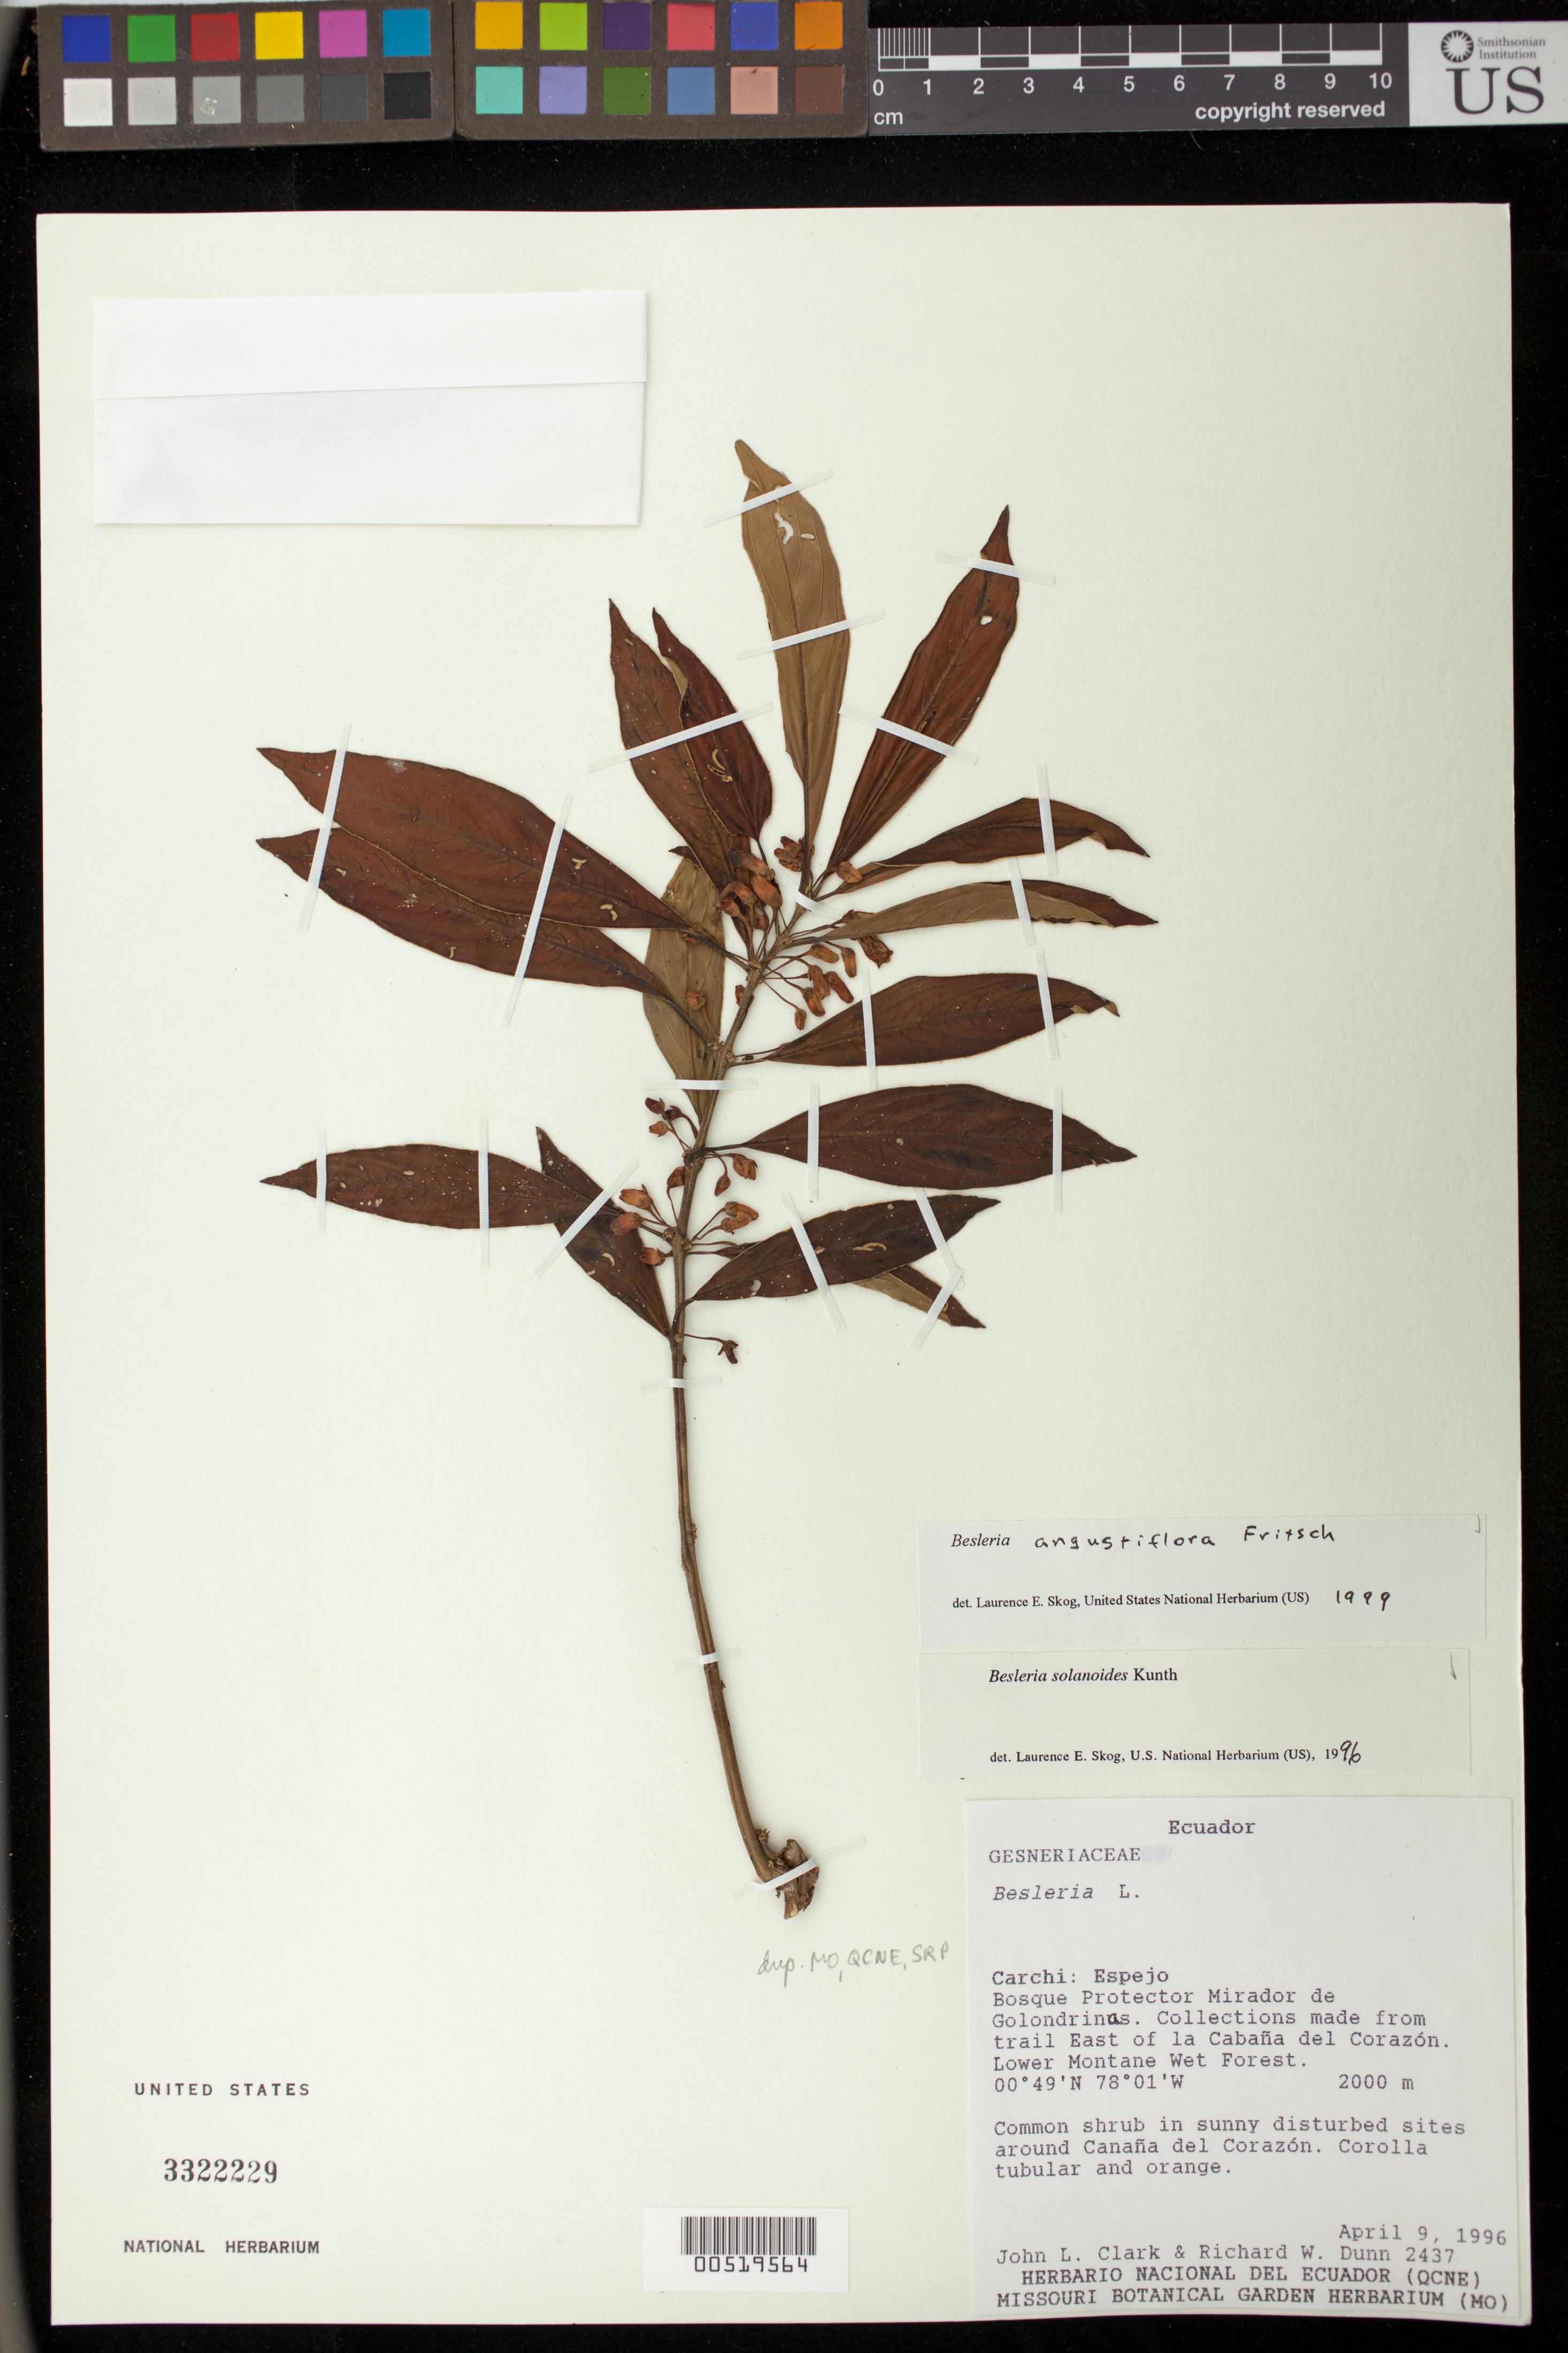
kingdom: Plantae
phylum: Tracheophyta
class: Magnoliopsida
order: Lamiales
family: Gesneriaceae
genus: Besleria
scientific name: Besleria angustiflora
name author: Fritsch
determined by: Skog, Laurence E.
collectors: J. L. Clark & R. Dunn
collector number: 2437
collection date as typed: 09 Apr 1996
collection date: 1996-04-09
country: Ecuador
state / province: Carchi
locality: Espejo; Bosque Protector Mirador de Golondrinas; trail E of la Cabaña del Corazón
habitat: Lower montane wet forest; in sunny disturbed sites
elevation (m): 2000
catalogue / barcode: US 3322229